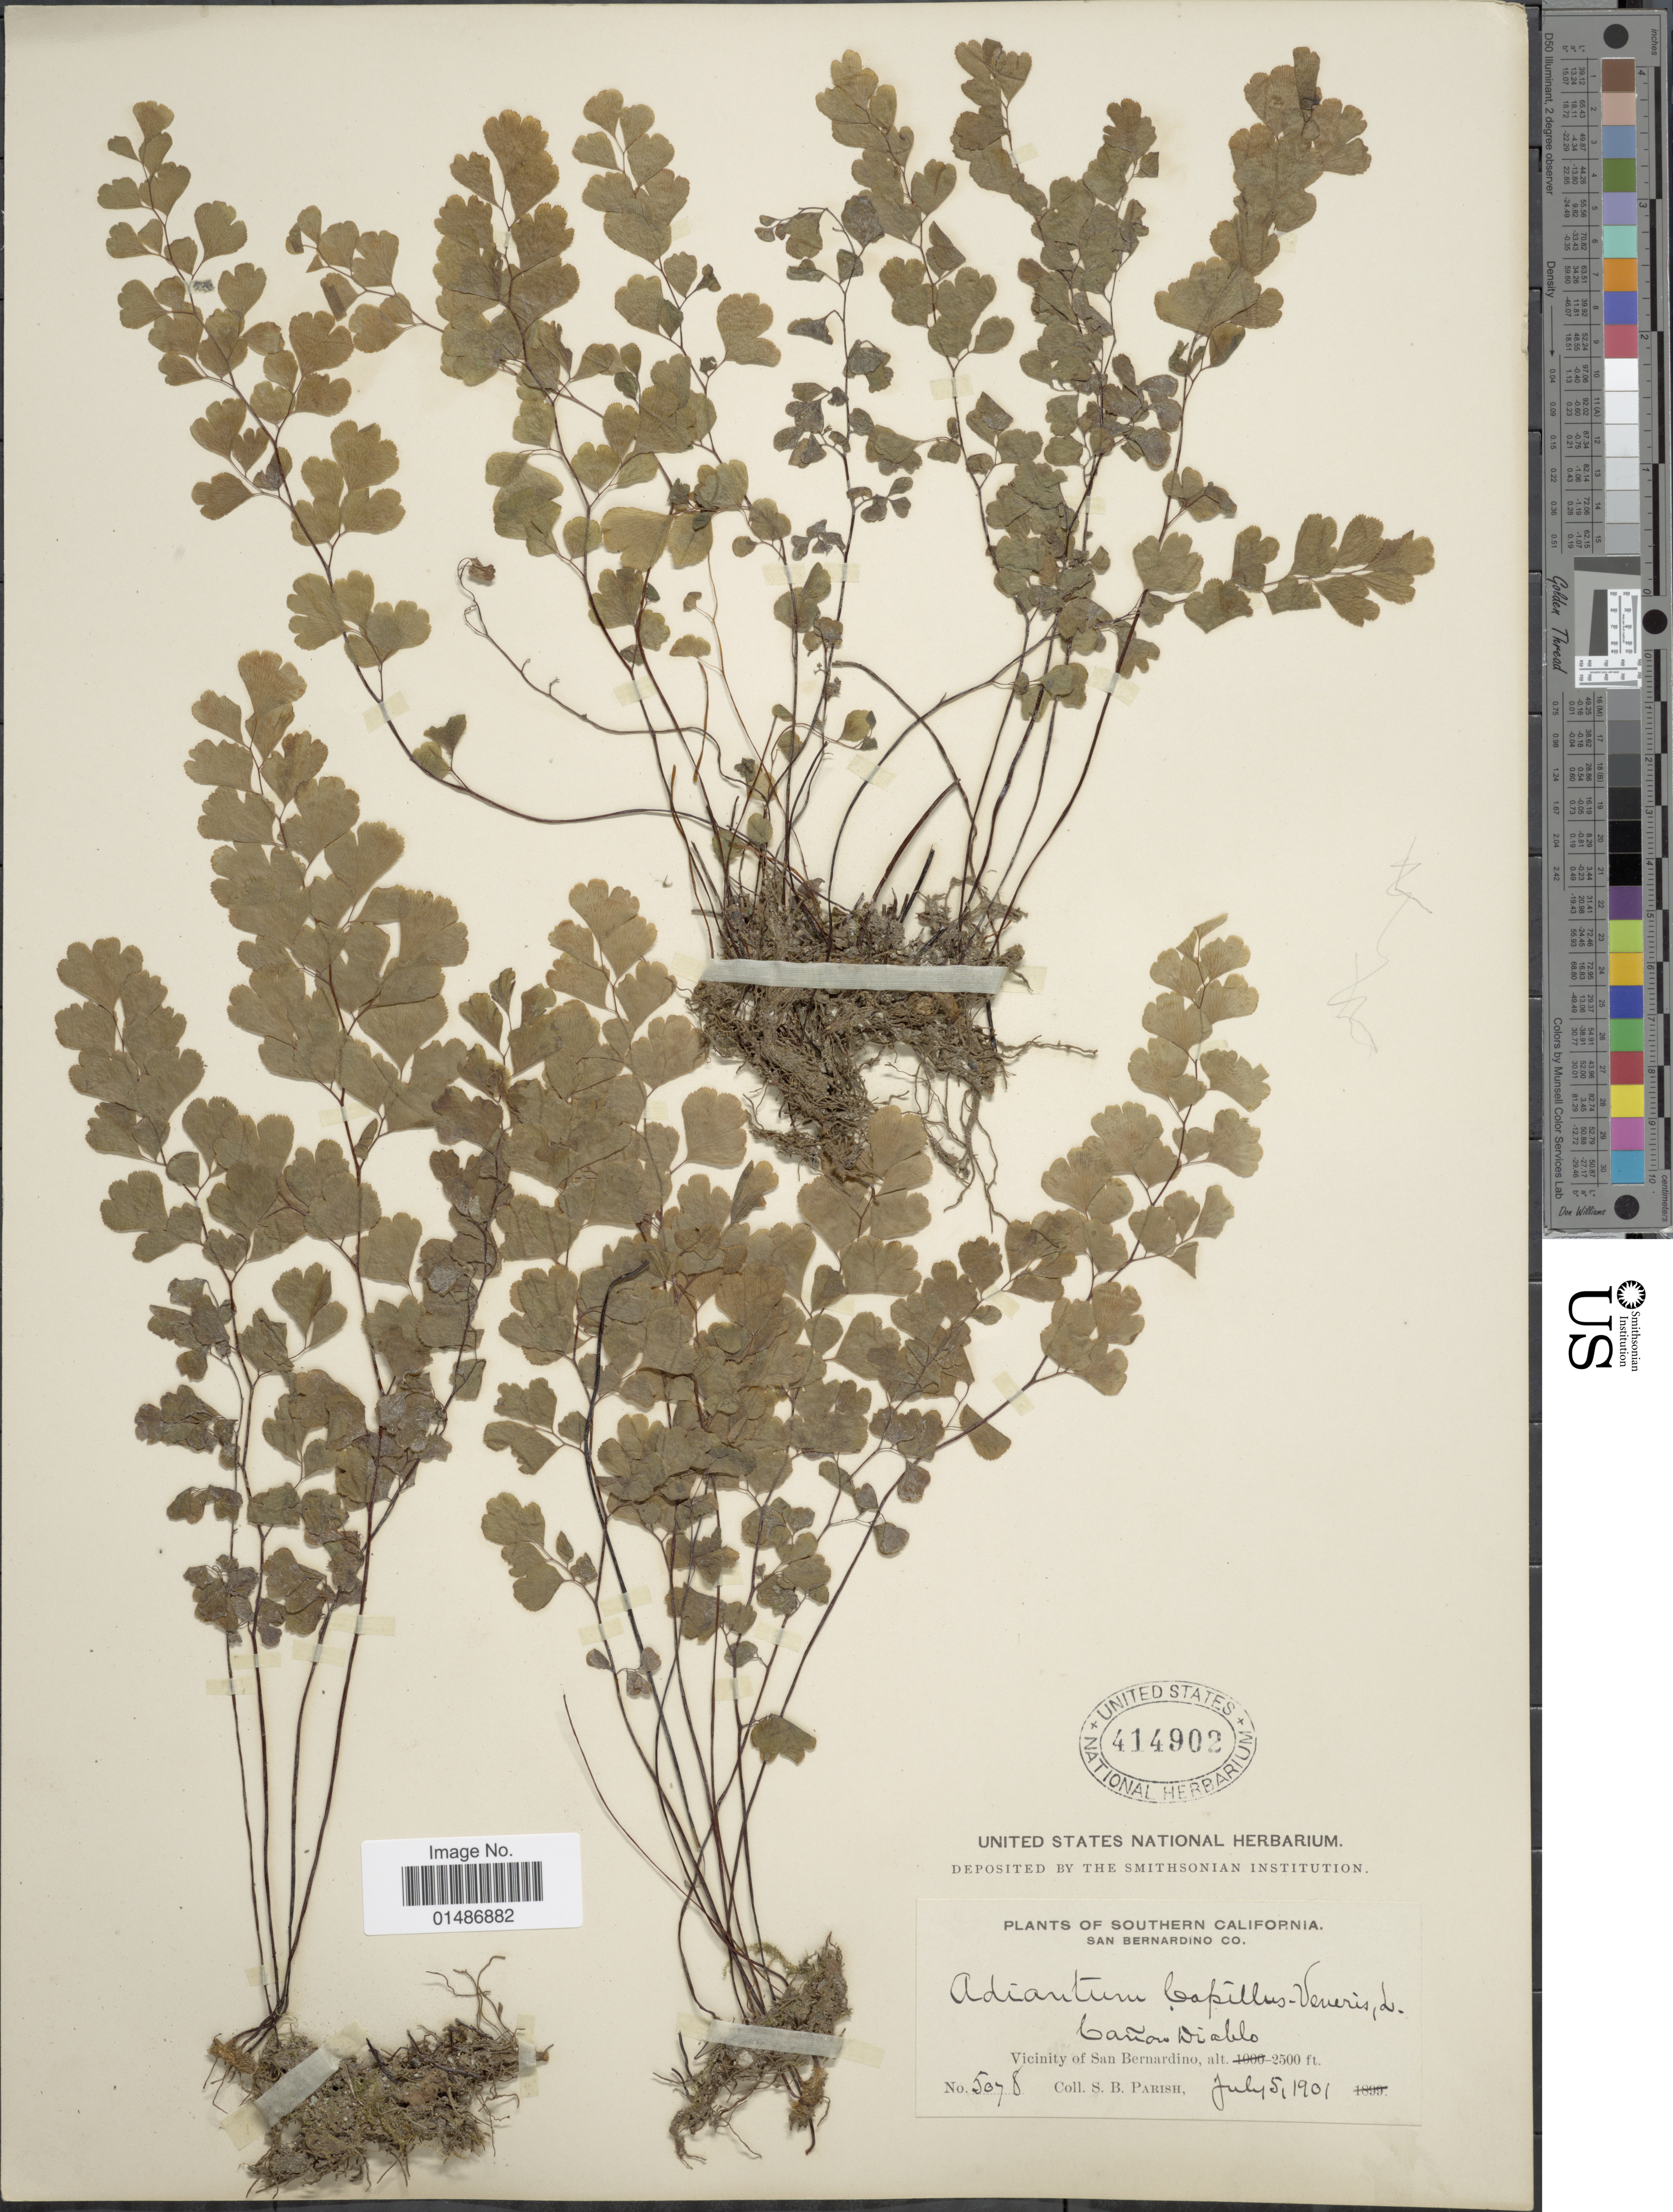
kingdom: Plantae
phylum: Tracheophyta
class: Polypodiopsida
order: Polypodiales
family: Pteridaceae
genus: Adiantum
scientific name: Adiantum capillus-veneris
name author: L.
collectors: S. B. Parish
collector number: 5078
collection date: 1901-07-05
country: United States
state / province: California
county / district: San Bernardino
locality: Southern California. San Bernardino Co. Cañon Diablo. Vicinity of San Bernardino.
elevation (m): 762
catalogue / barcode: US 414902